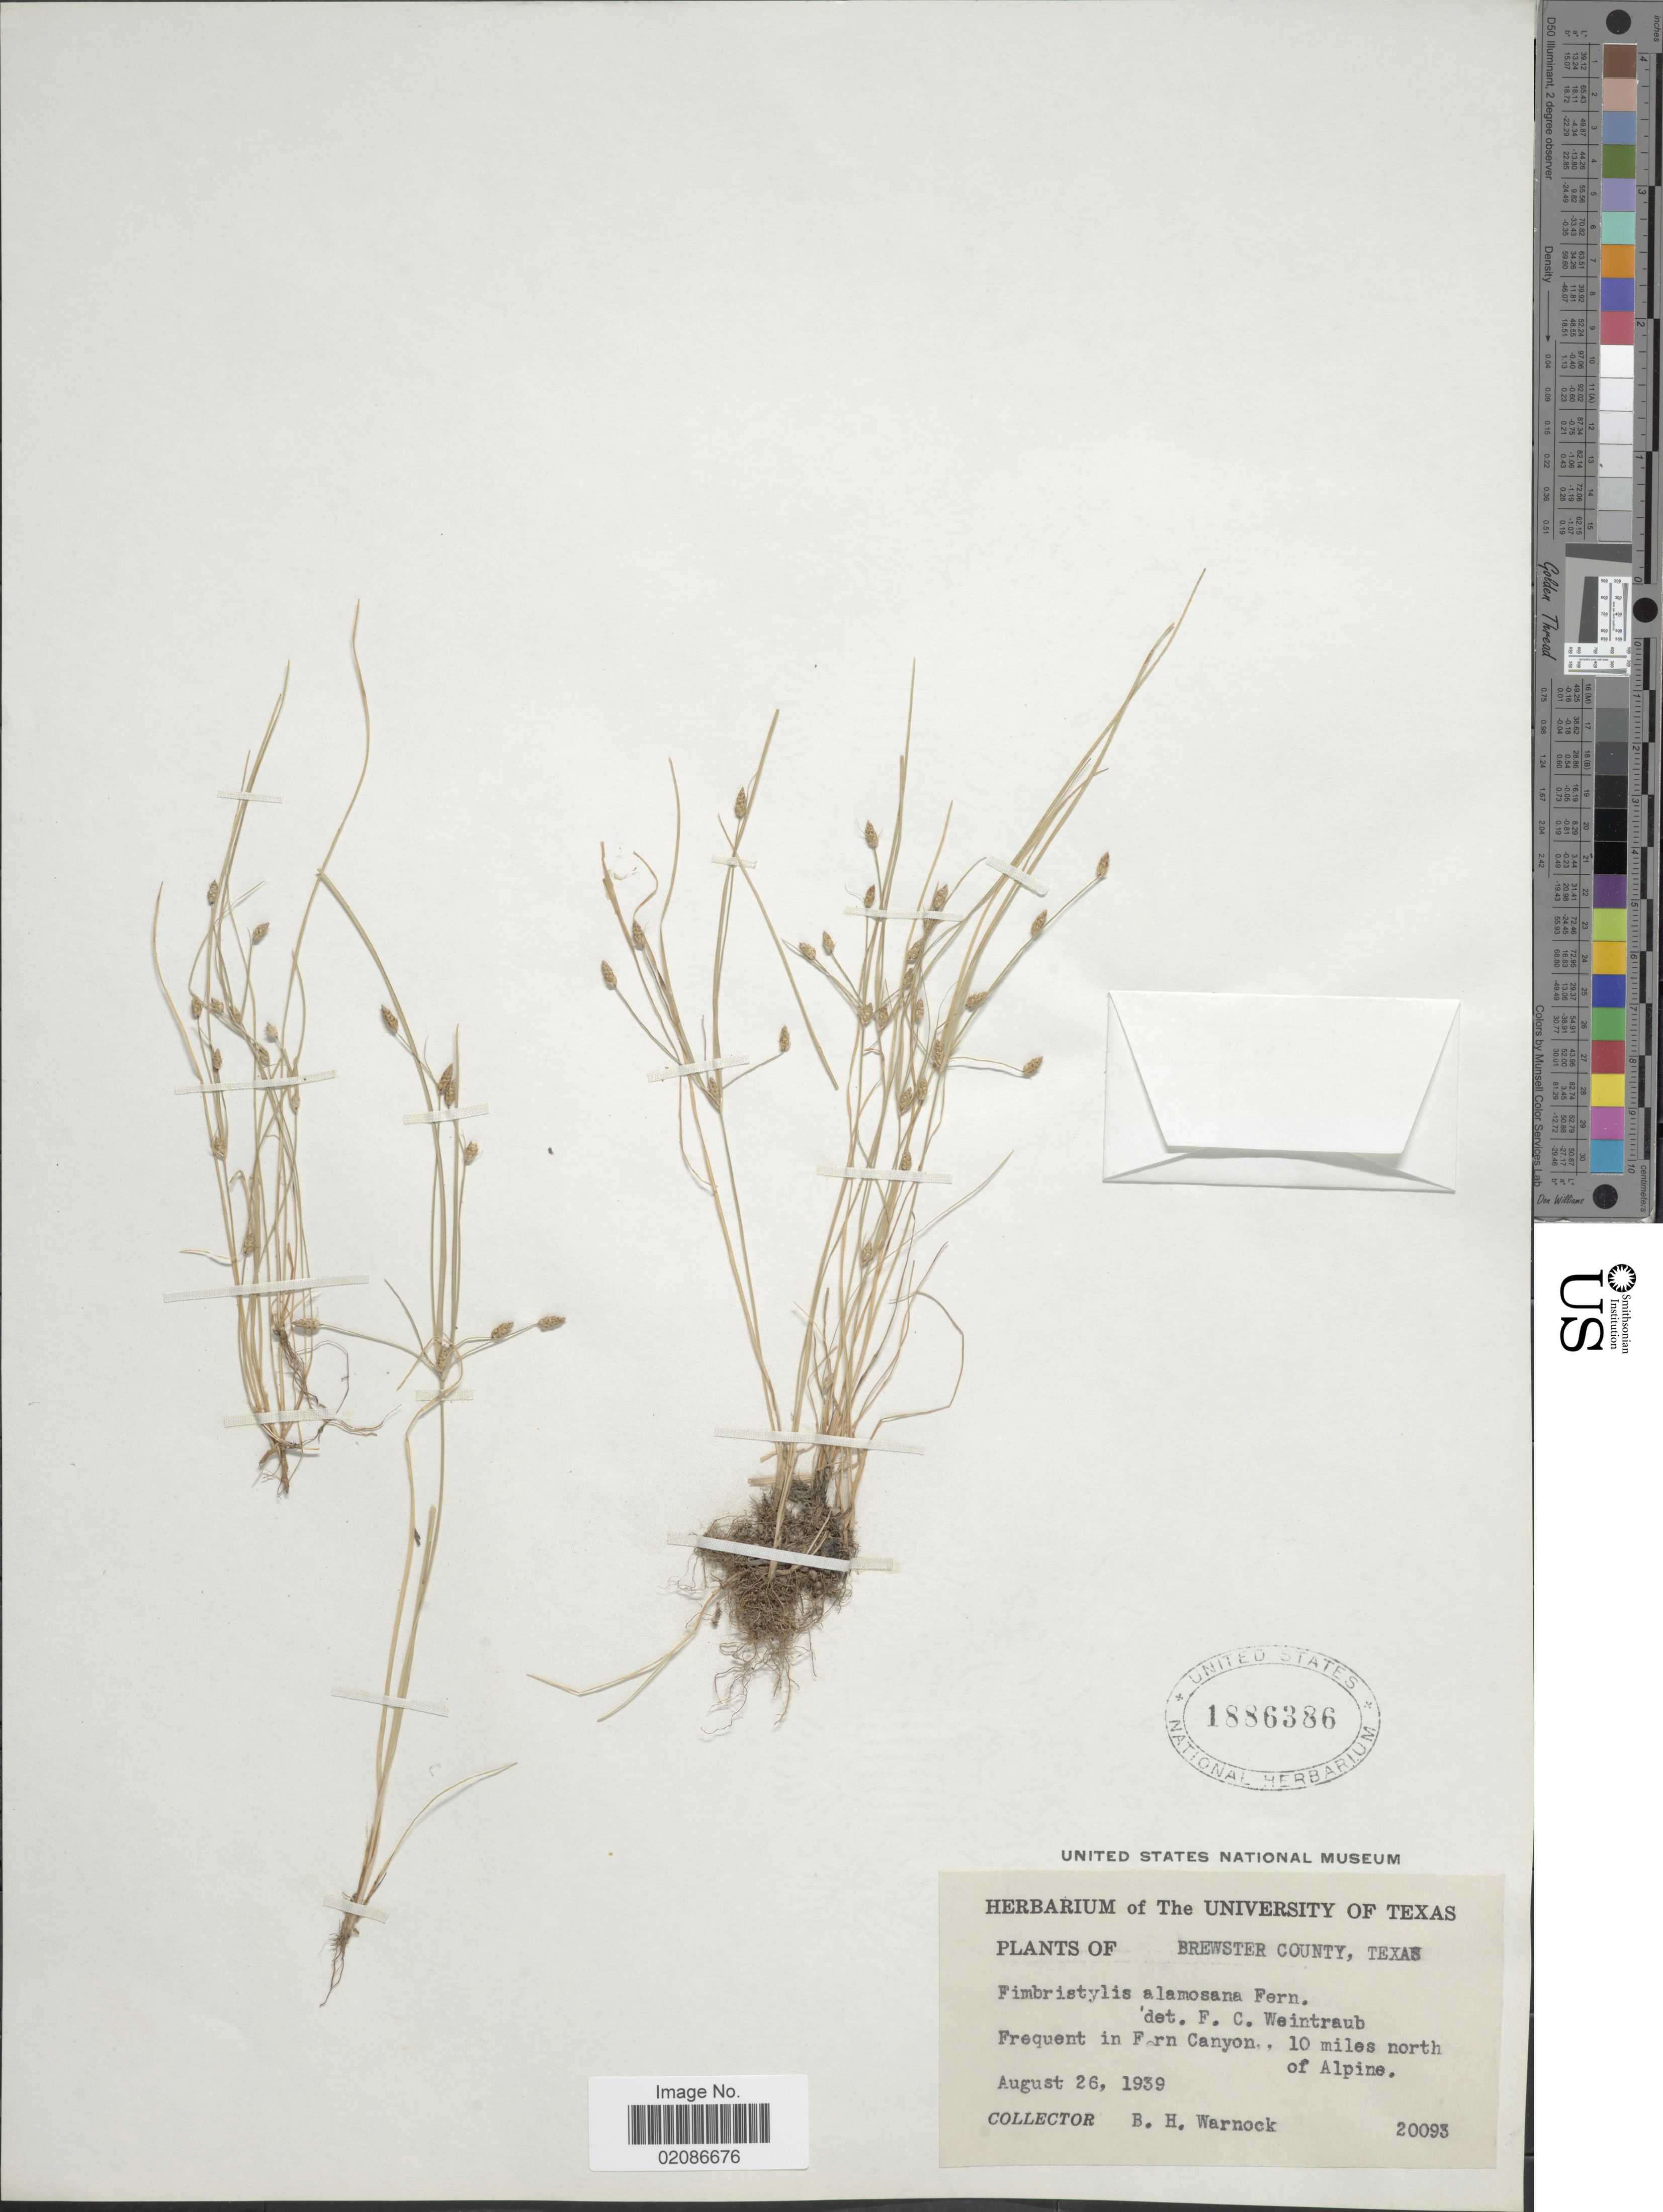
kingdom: Plantae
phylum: Tracheophyta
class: Liliopsida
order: Poales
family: Cyperaceae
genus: Fimbristylis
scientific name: Fimbristylis dichotoma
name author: (L.) Vahl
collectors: B. H. Warnock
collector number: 20093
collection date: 1939-08-26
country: United States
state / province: Texas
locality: Brewster County. Frequent in Fern Canyon, 10 miles north of Alpine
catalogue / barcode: US 1886386